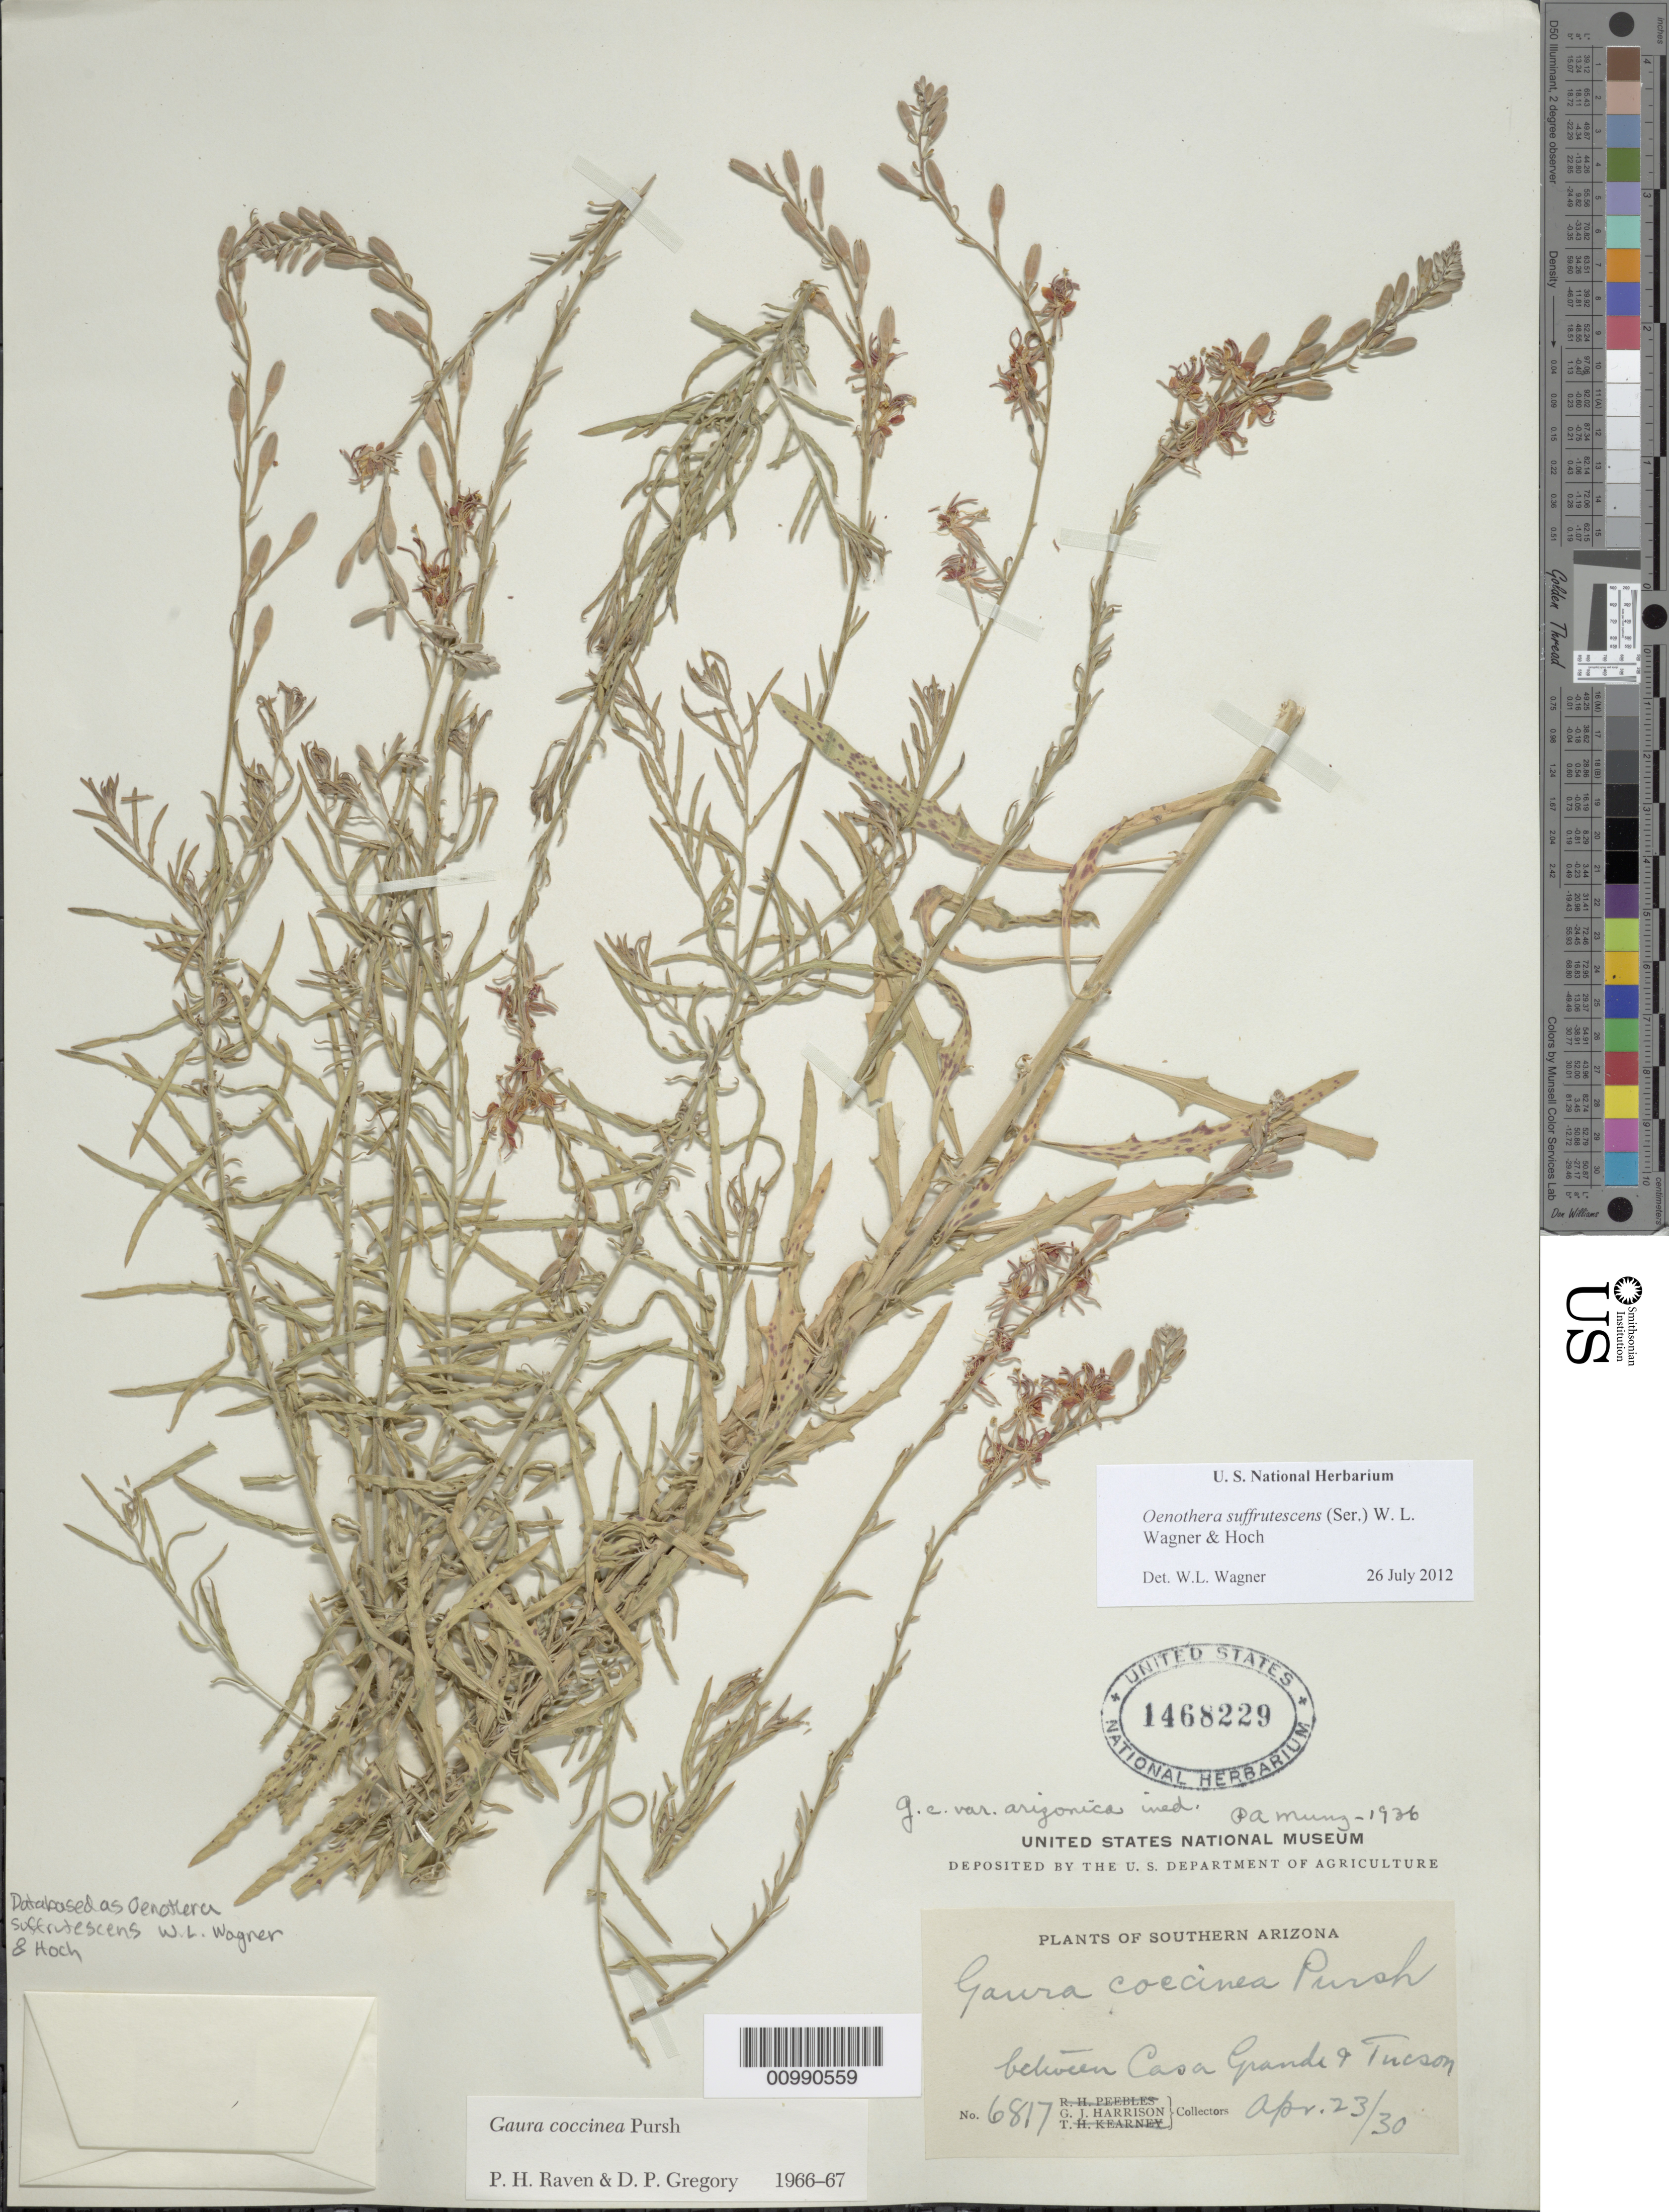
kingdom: Plantae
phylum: Tracheophyta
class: Magnoliopsida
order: Myrtales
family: Onagraceae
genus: Oenothera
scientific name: Oenothera suffrutescens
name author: (Ser.) W.L. Wagner & Hoch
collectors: G. J. Harrison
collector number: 6817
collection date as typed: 23 Apr 1930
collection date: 1930-04-23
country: United States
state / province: Arizona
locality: Between Casa Grande (Pinal Co.) and Tucson (Pima Co.)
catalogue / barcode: US 1468229